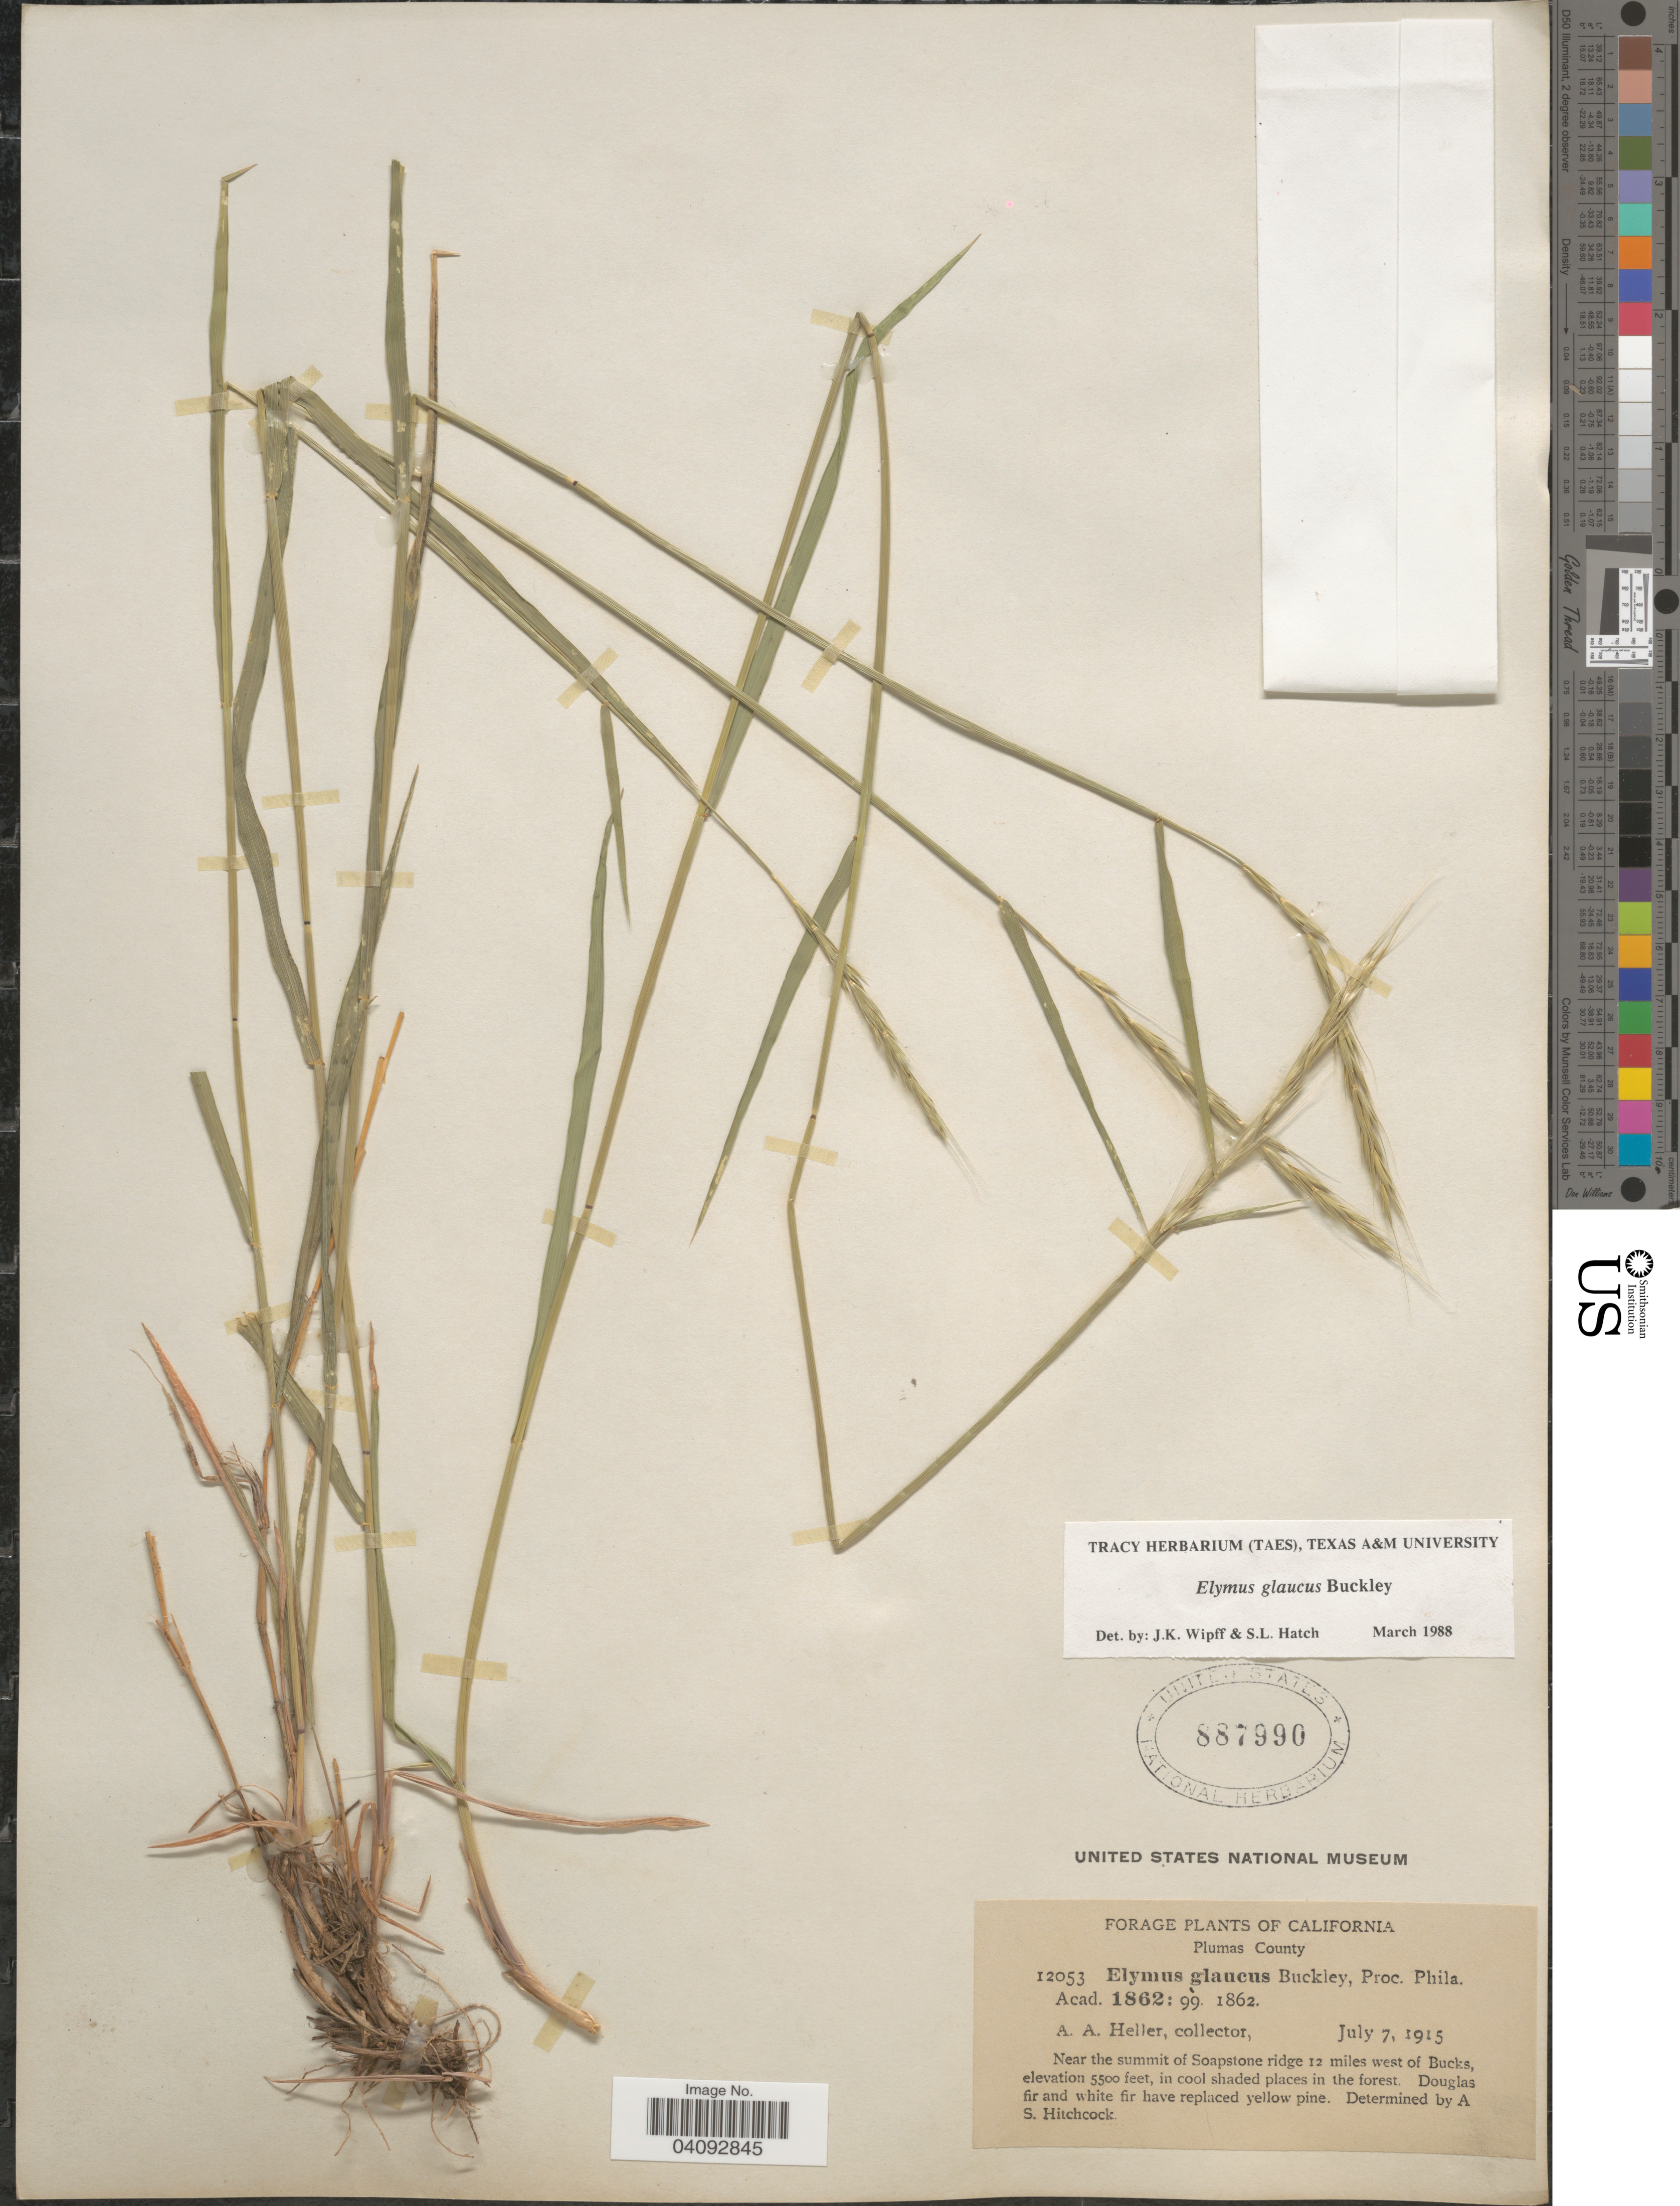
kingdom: Plantae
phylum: Tracheophyta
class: Liliopsida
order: Poales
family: Poaceae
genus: Elymus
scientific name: Elymus glaucus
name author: Buckley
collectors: A. A. Heller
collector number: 12053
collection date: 1915-07-07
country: United States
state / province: California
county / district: Plumas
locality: Plumas County. Near the summit of Soapstone ridge 12 miles west of Bucks, in cool shaded places in the forest.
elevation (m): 1676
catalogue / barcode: US 887990